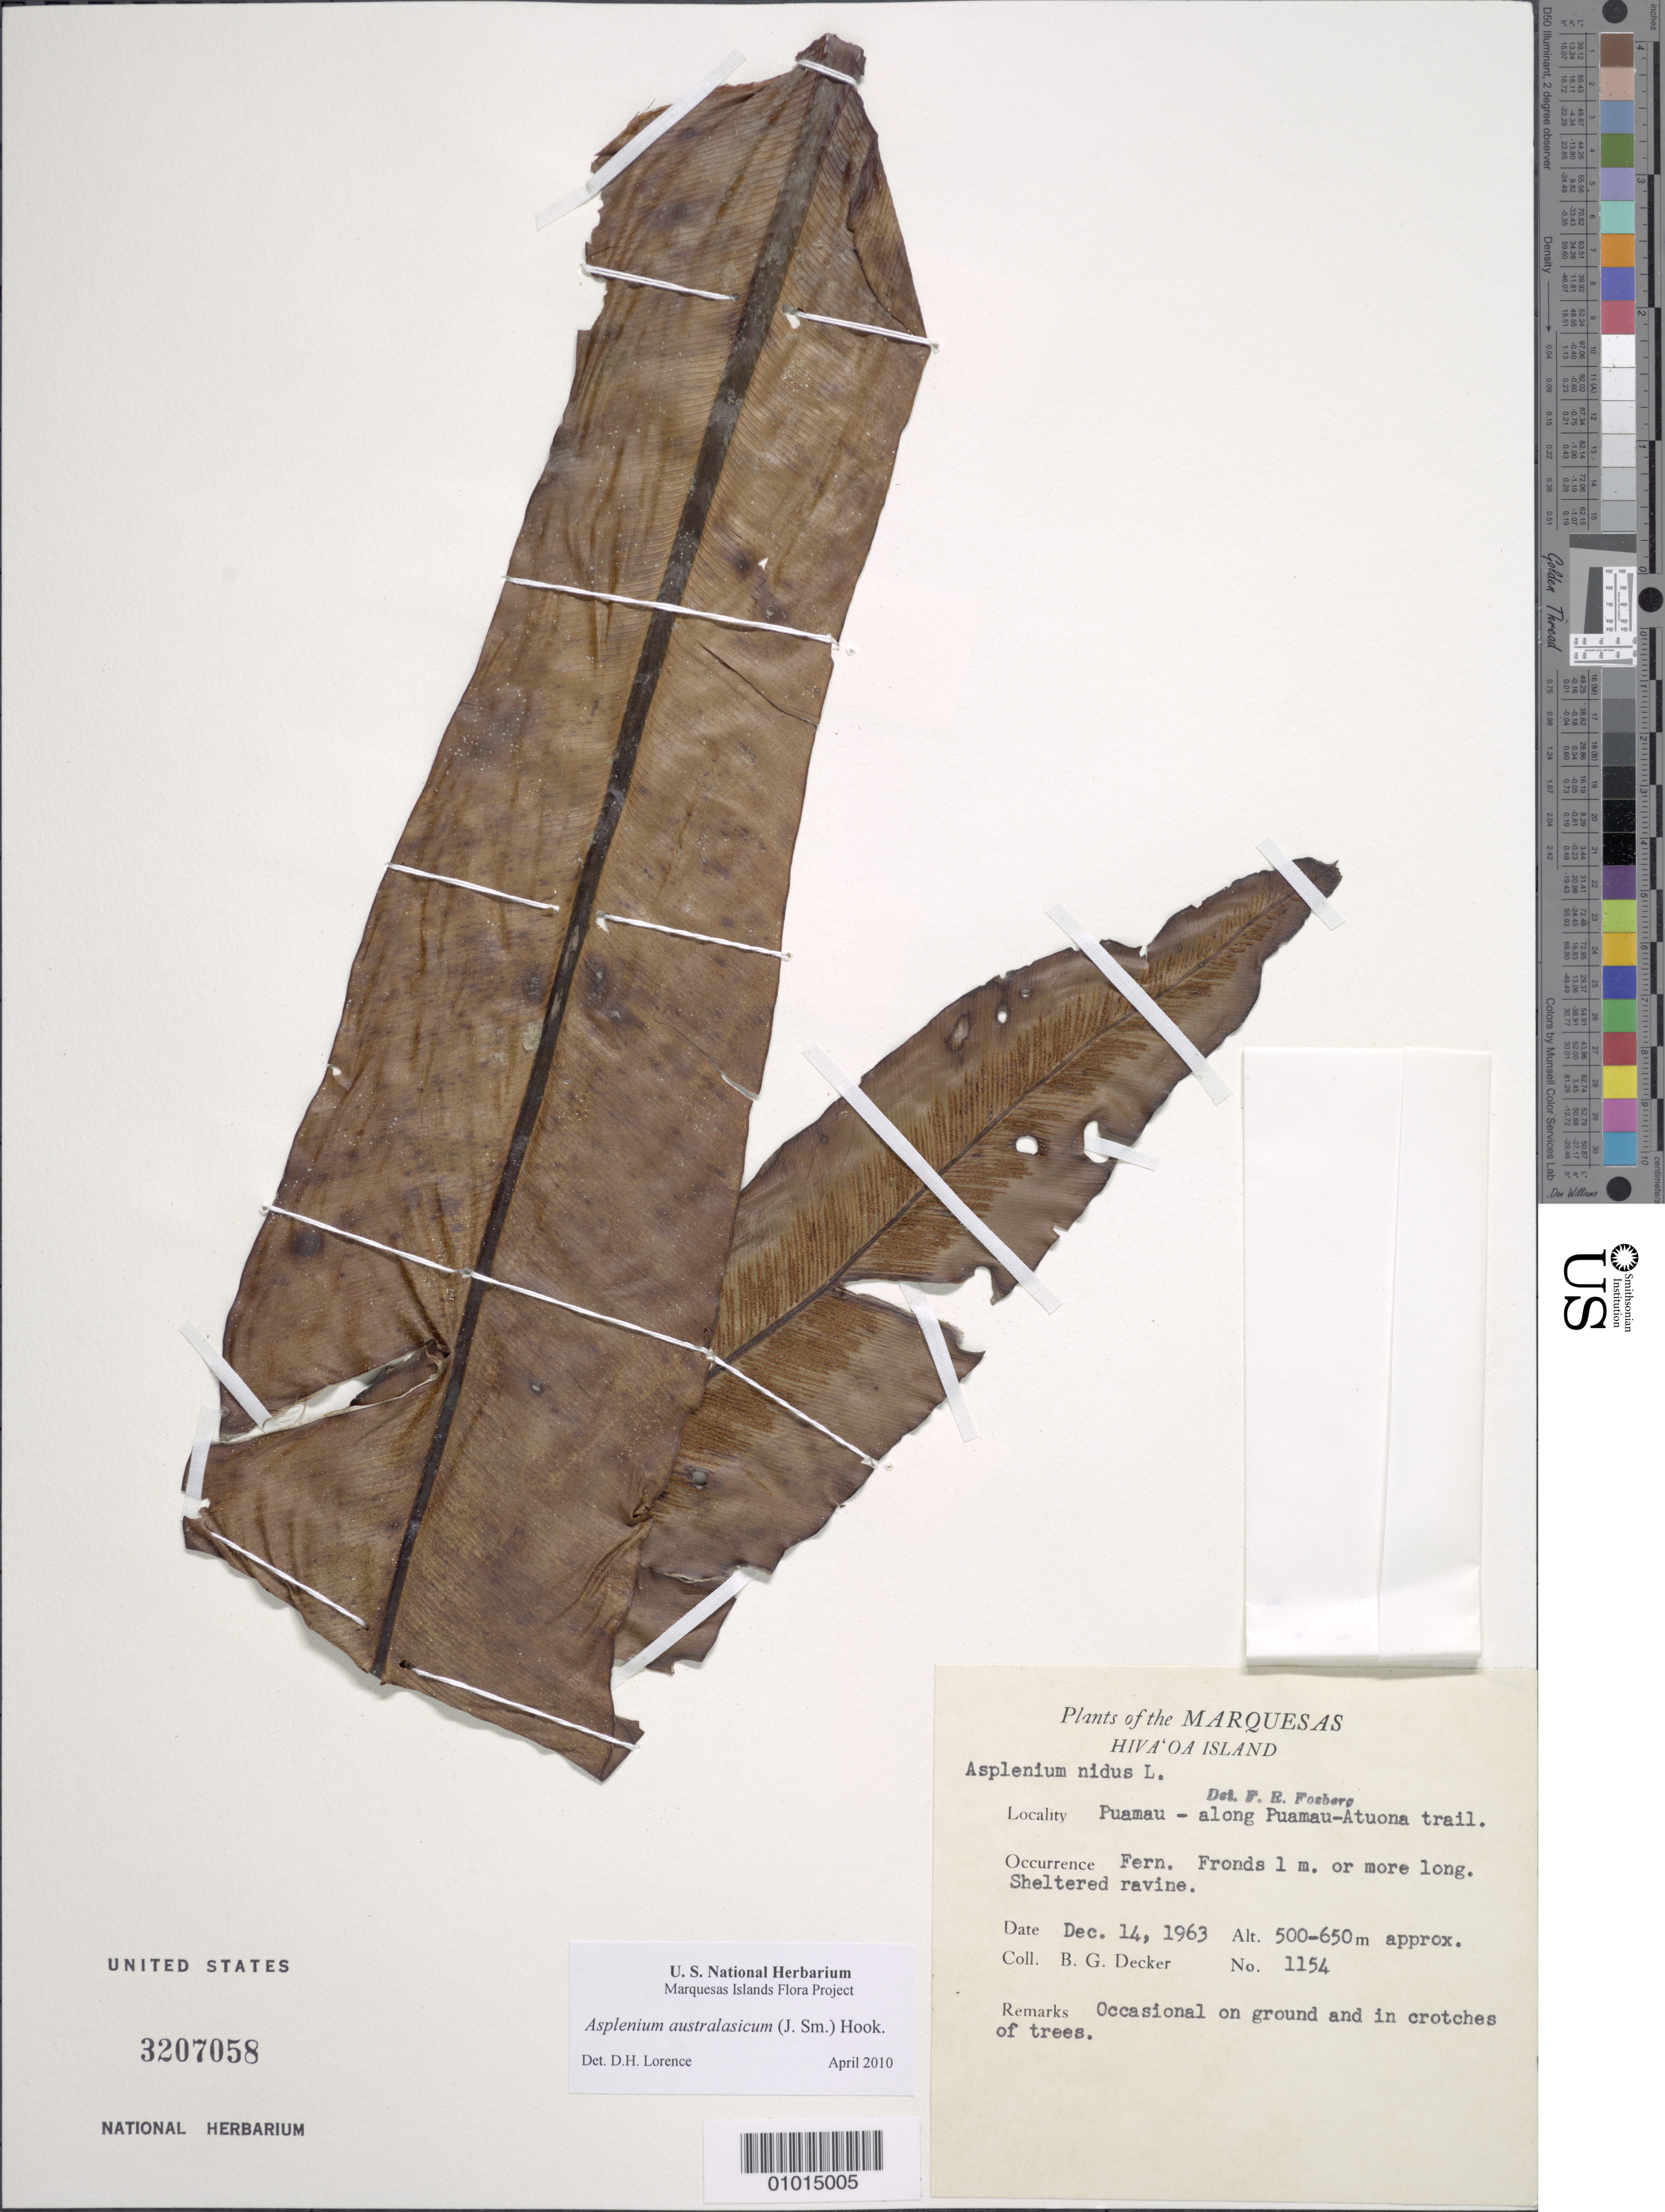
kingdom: Plantae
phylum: Tracheophyta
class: Polypodiopsida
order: Polypodiales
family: Aspleniaceae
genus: Asplenium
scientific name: Asplenium australasicum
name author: (Sm.) Hook.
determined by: Lorence, David H., (PTBG), National Tropical Botanical Garden (UNITED STATES)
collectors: B. G. Decker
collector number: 1154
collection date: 1963-12-14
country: French Polynesia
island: Hiva Oa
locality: Puamau, along Puamau-Atuona Trail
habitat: Sheltered ravine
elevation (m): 500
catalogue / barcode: US 3207058